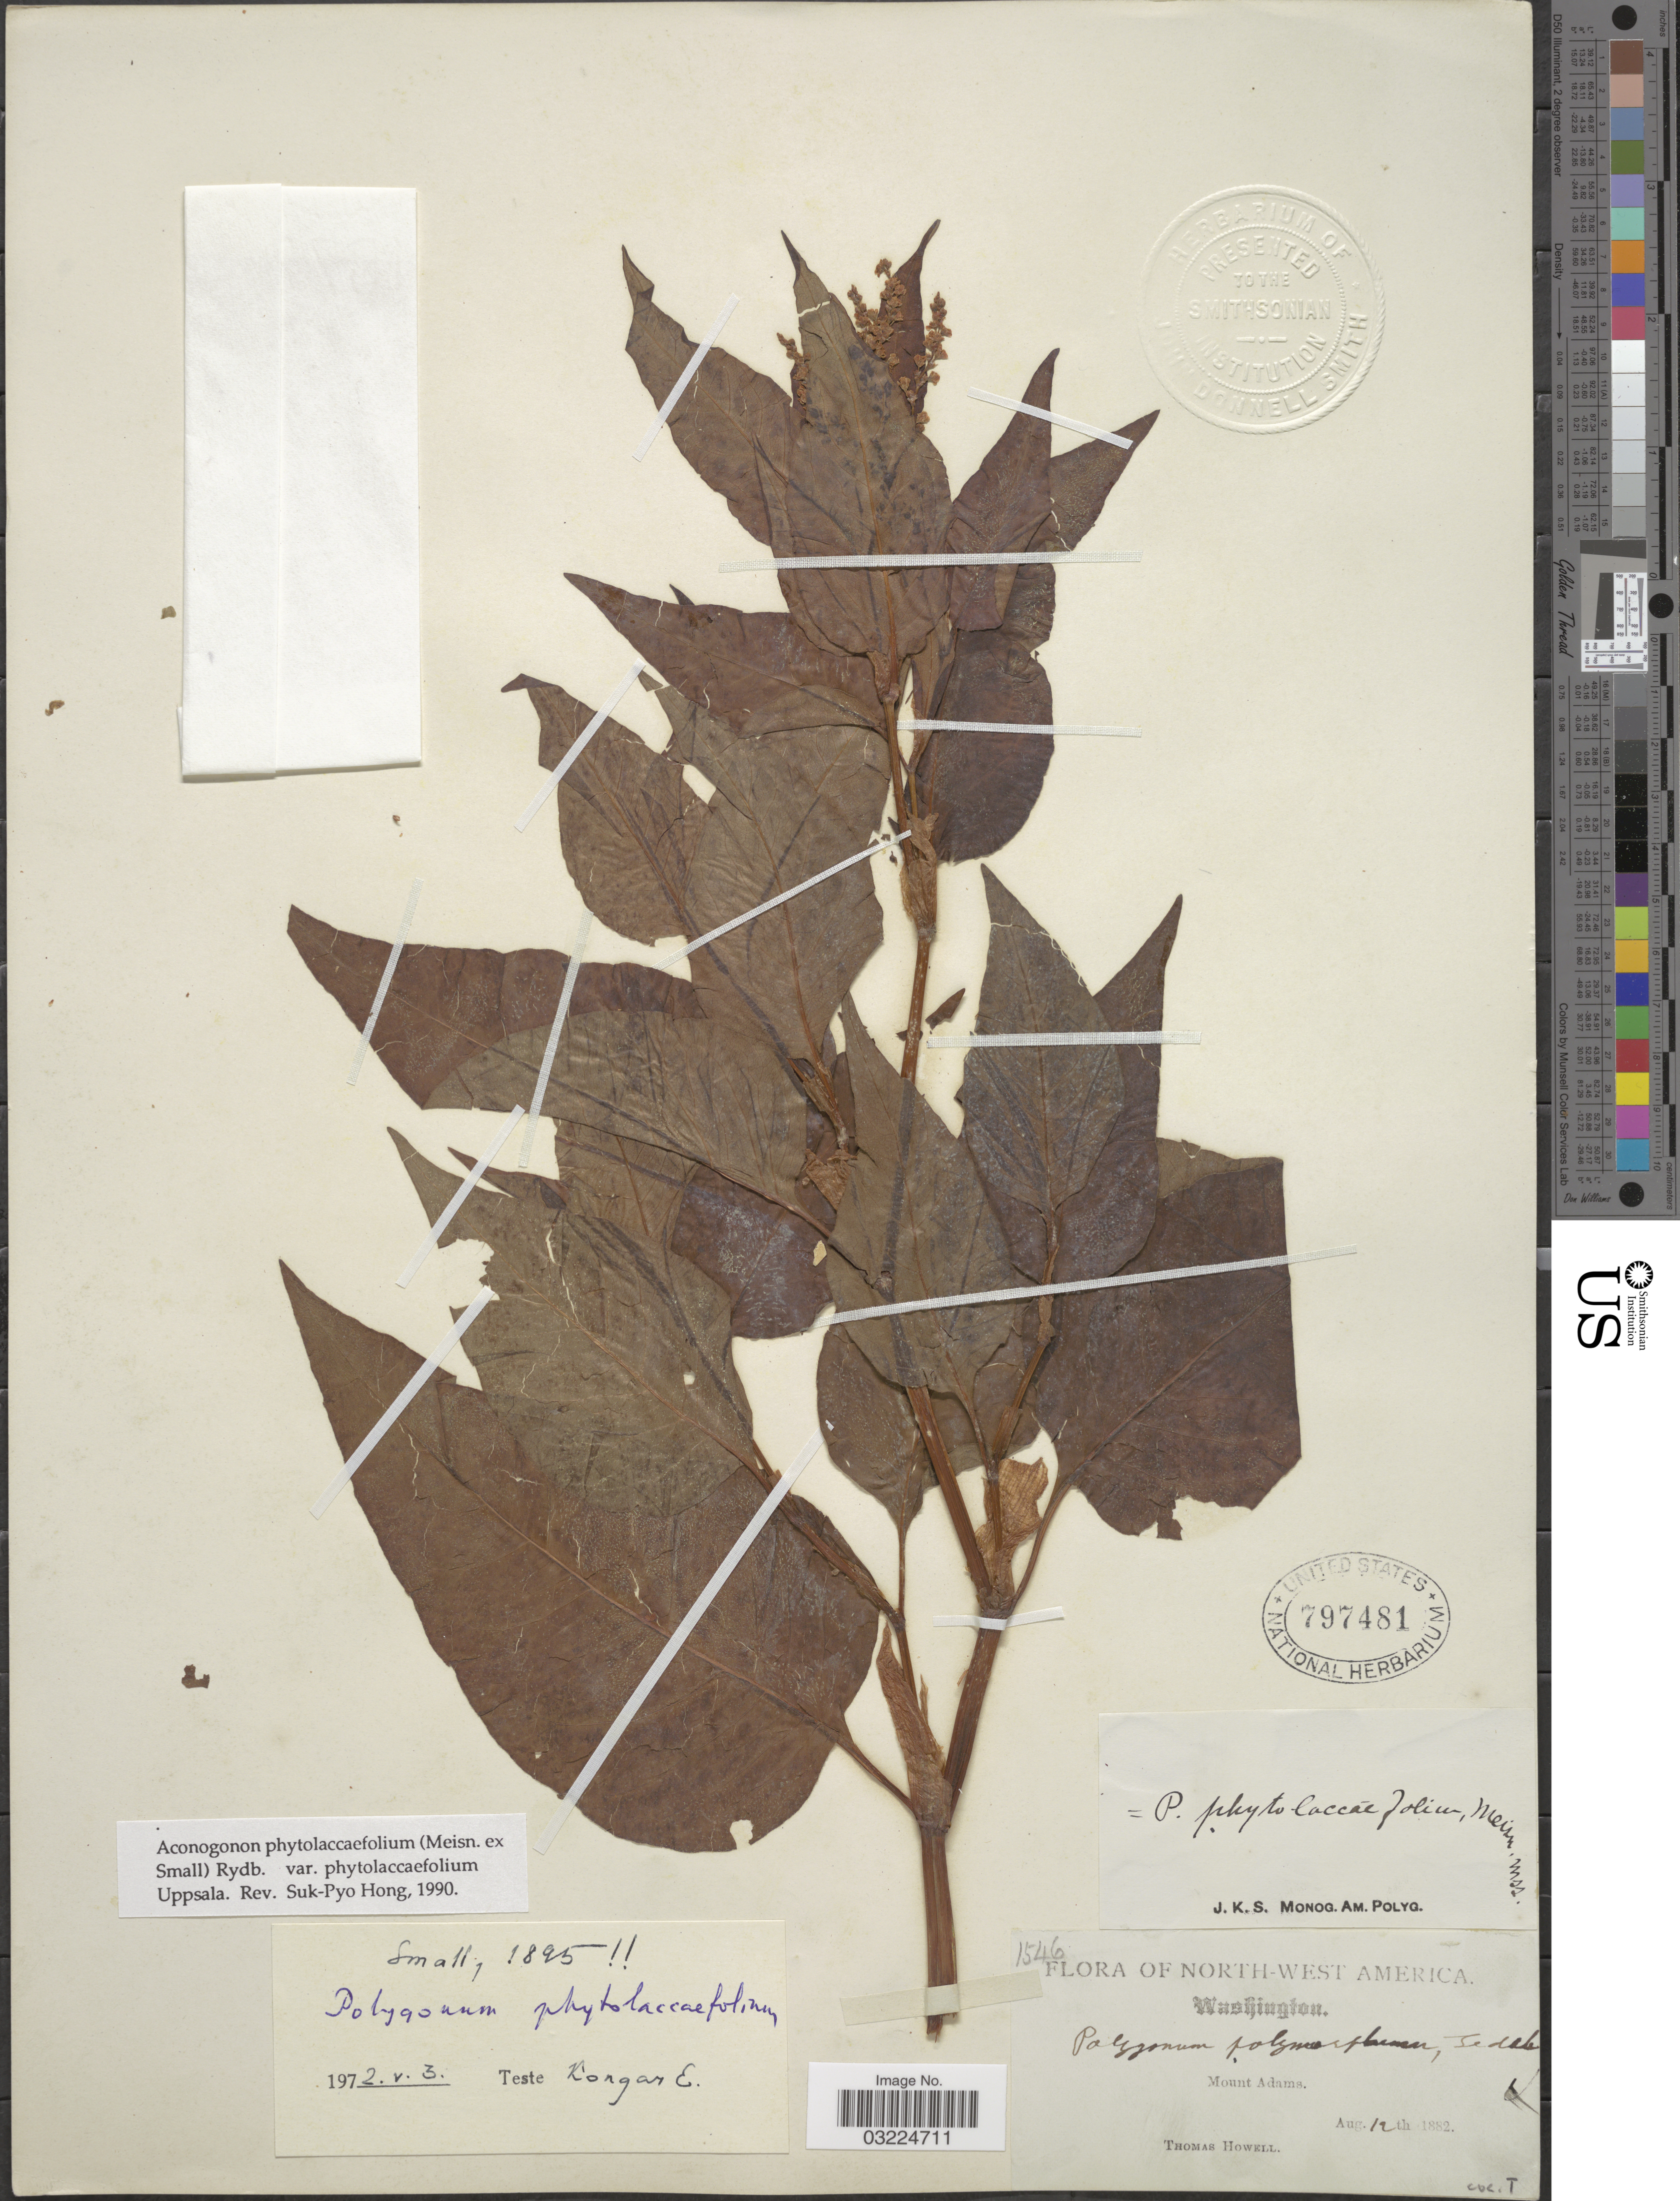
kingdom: Plantae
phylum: Tracheophyta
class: Magnoliopsida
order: Caryophyllales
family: Polygonaceae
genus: Koenigia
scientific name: Koenigia phytolaccifolia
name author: (Meisn. ex Small) T.M. Schust. & Reveal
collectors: T. Howell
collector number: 1546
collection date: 1882-08-12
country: United States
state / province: Washington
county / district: Yakima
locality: North-West America. Mount Adams.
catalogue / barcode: US 797481